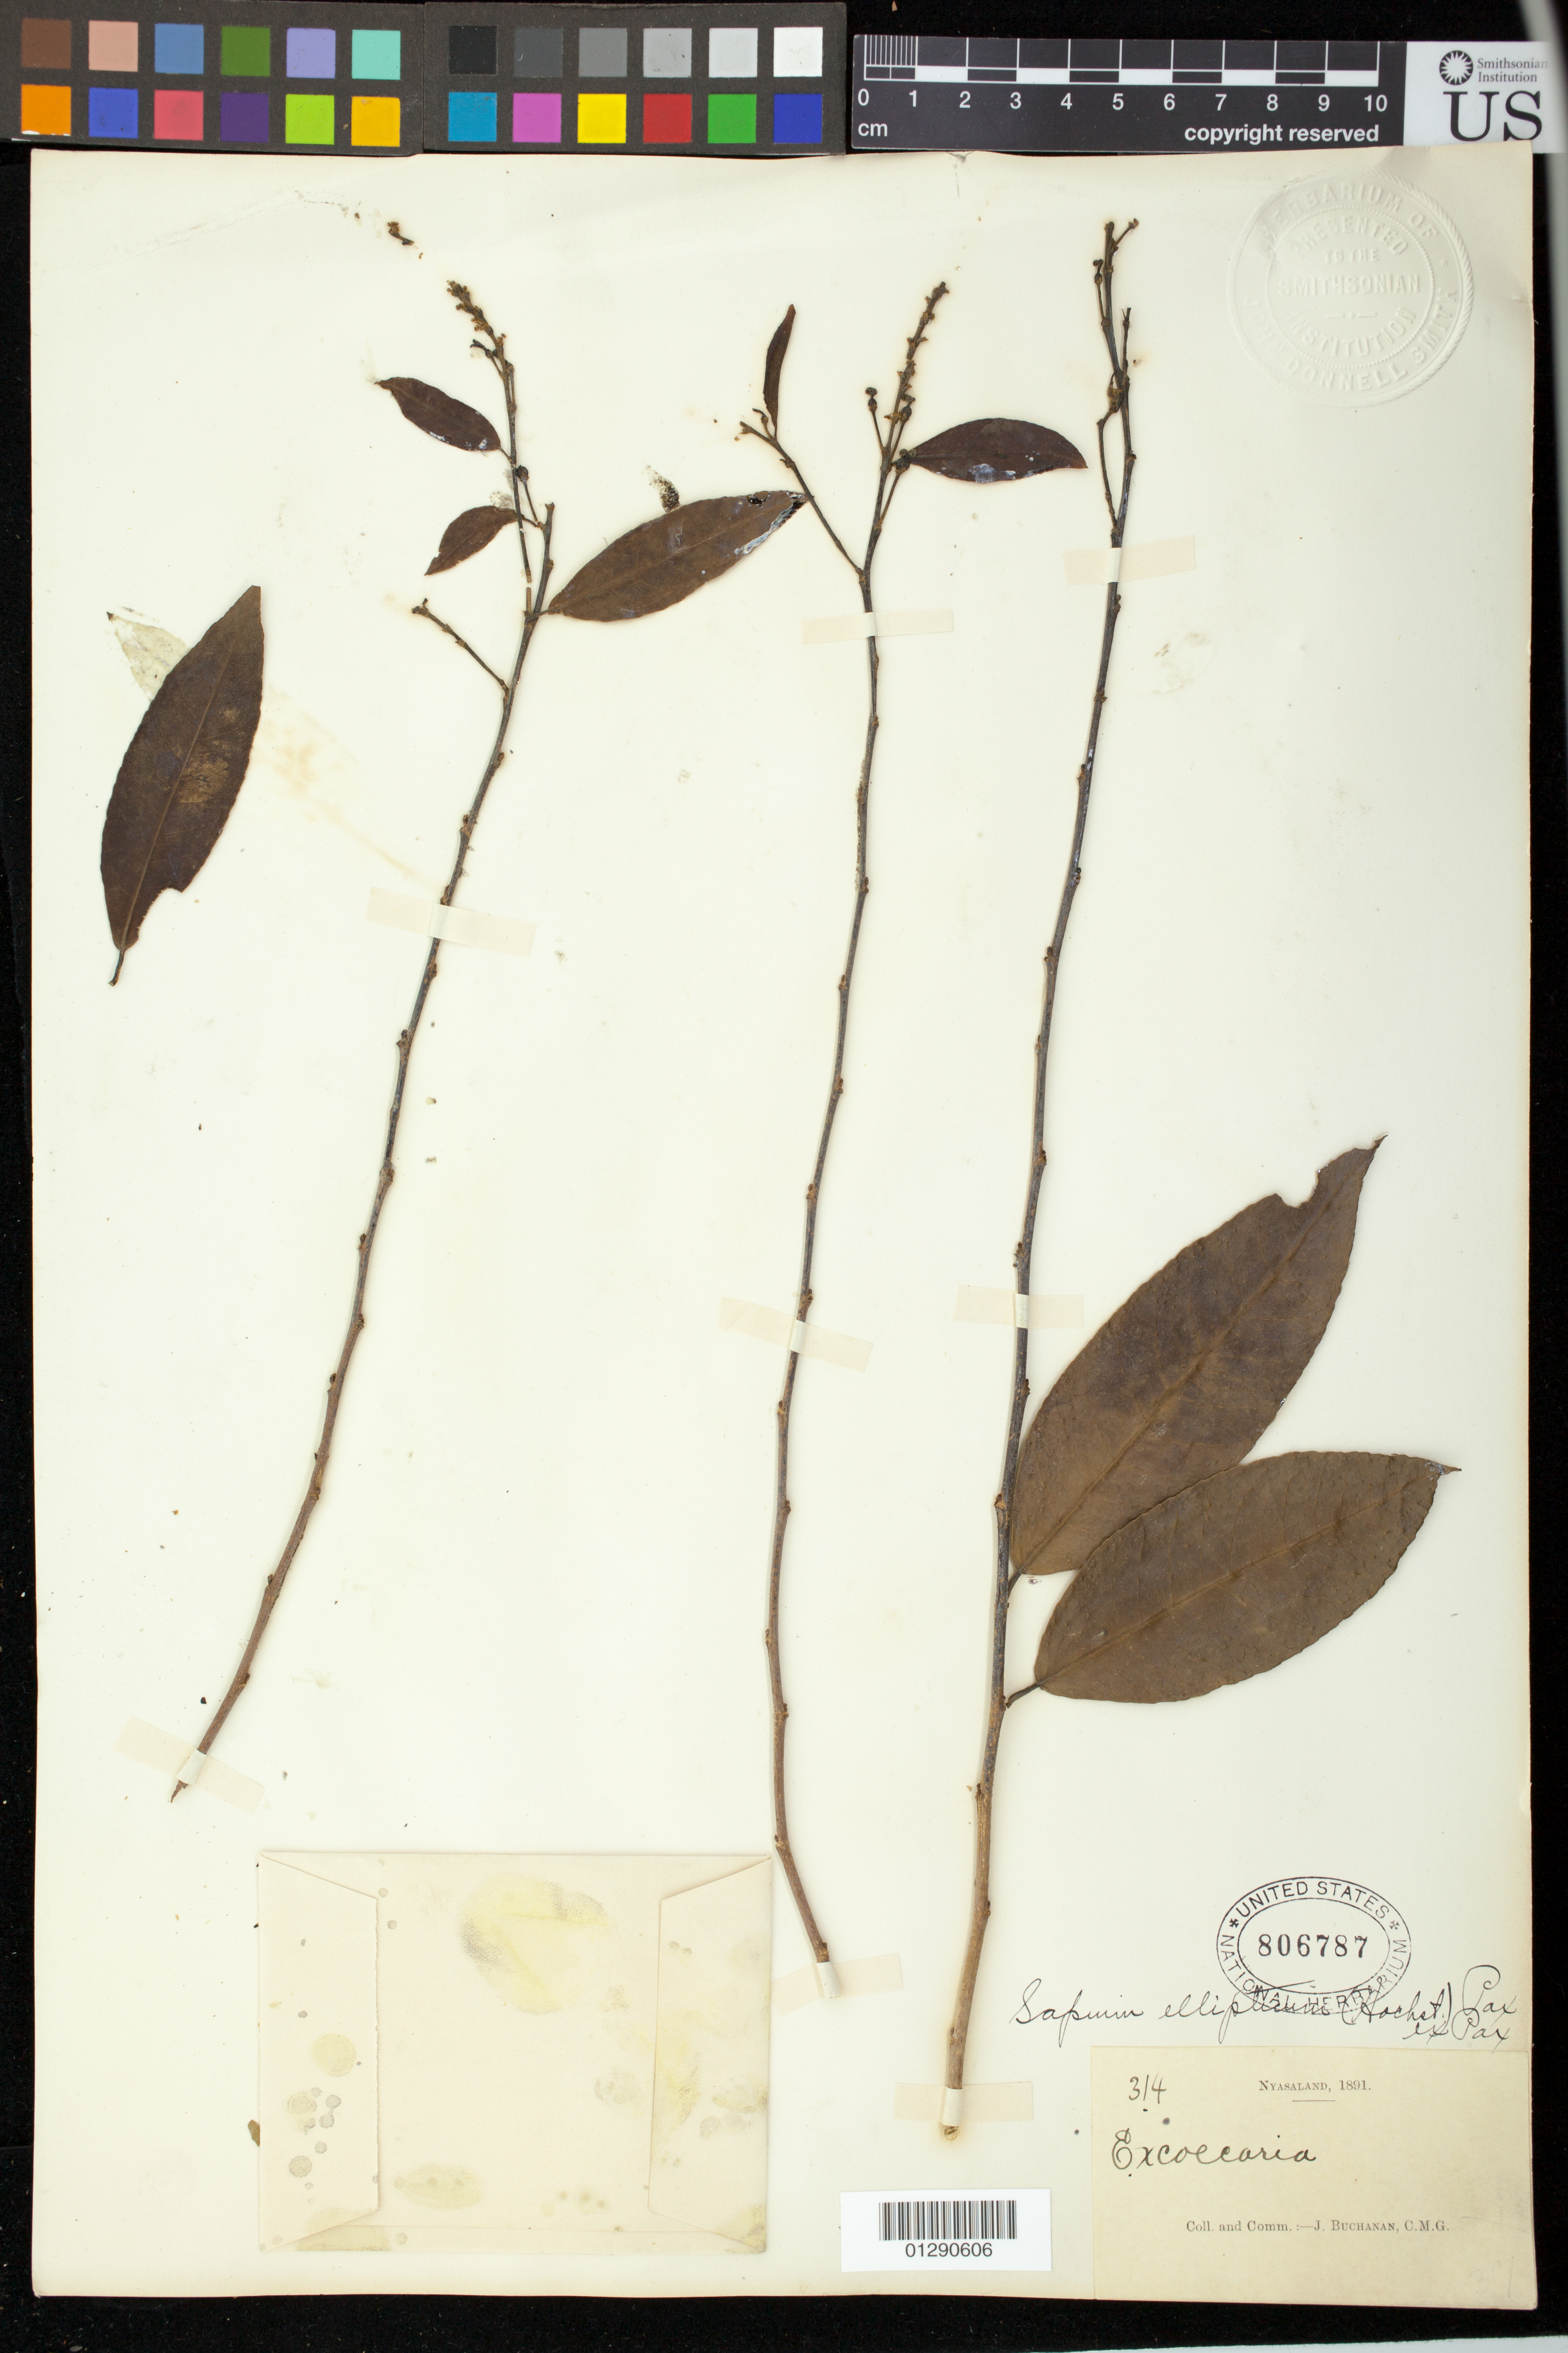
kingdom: Plantae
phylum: Tracheophyta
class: Magnoliopsida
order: Malpighiales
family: Euphorbiaceae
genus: Sapium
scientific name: Sapium ellipticum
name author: (Hochst.) Pax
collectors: J. Buchanan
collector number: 314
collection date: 1891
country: Malawi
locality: Nyasaland.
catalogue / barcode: US 806787